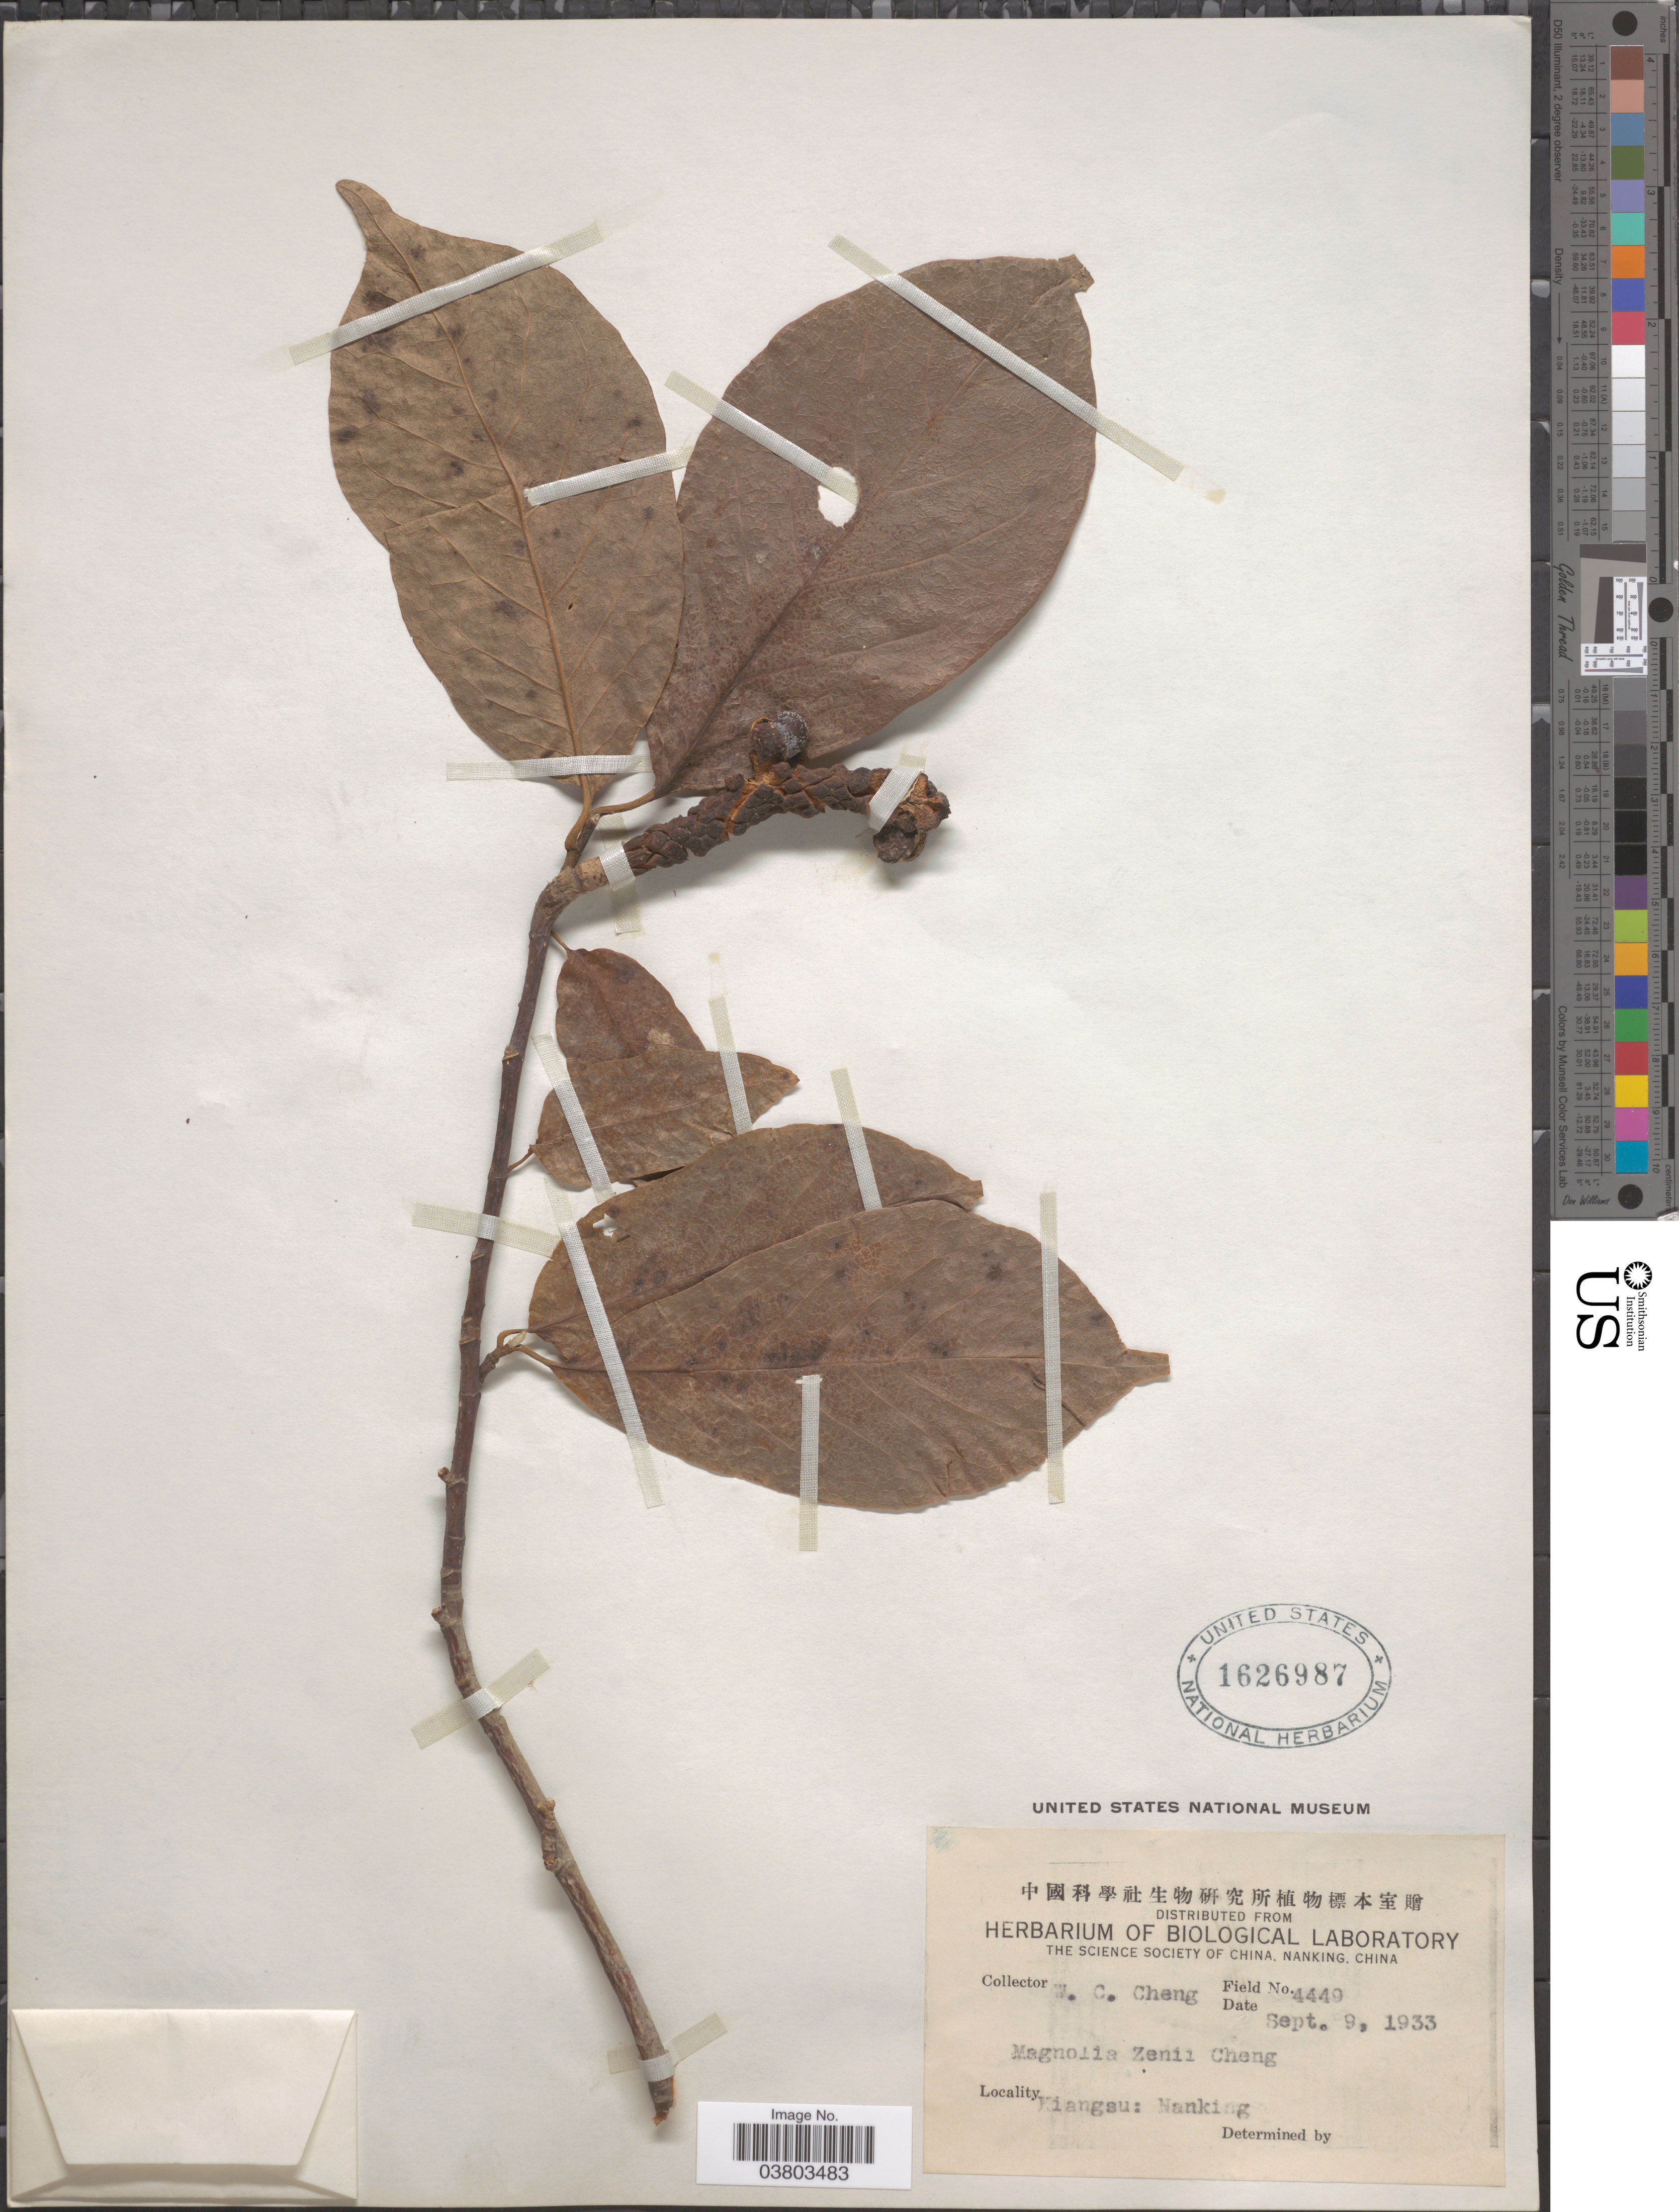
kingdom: Plantae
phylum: Tracheophyta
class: Magnoliopsida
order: Magnoliales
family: Magnoliaceae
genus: Magnolia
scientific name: Magnolia zenii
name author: W.C. Cheng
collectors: W. C. Cheng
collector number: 4449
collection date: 1933-09-09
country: China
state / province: Jiangsu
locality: Kiangsu: Nanking.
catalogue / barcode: US 1626987